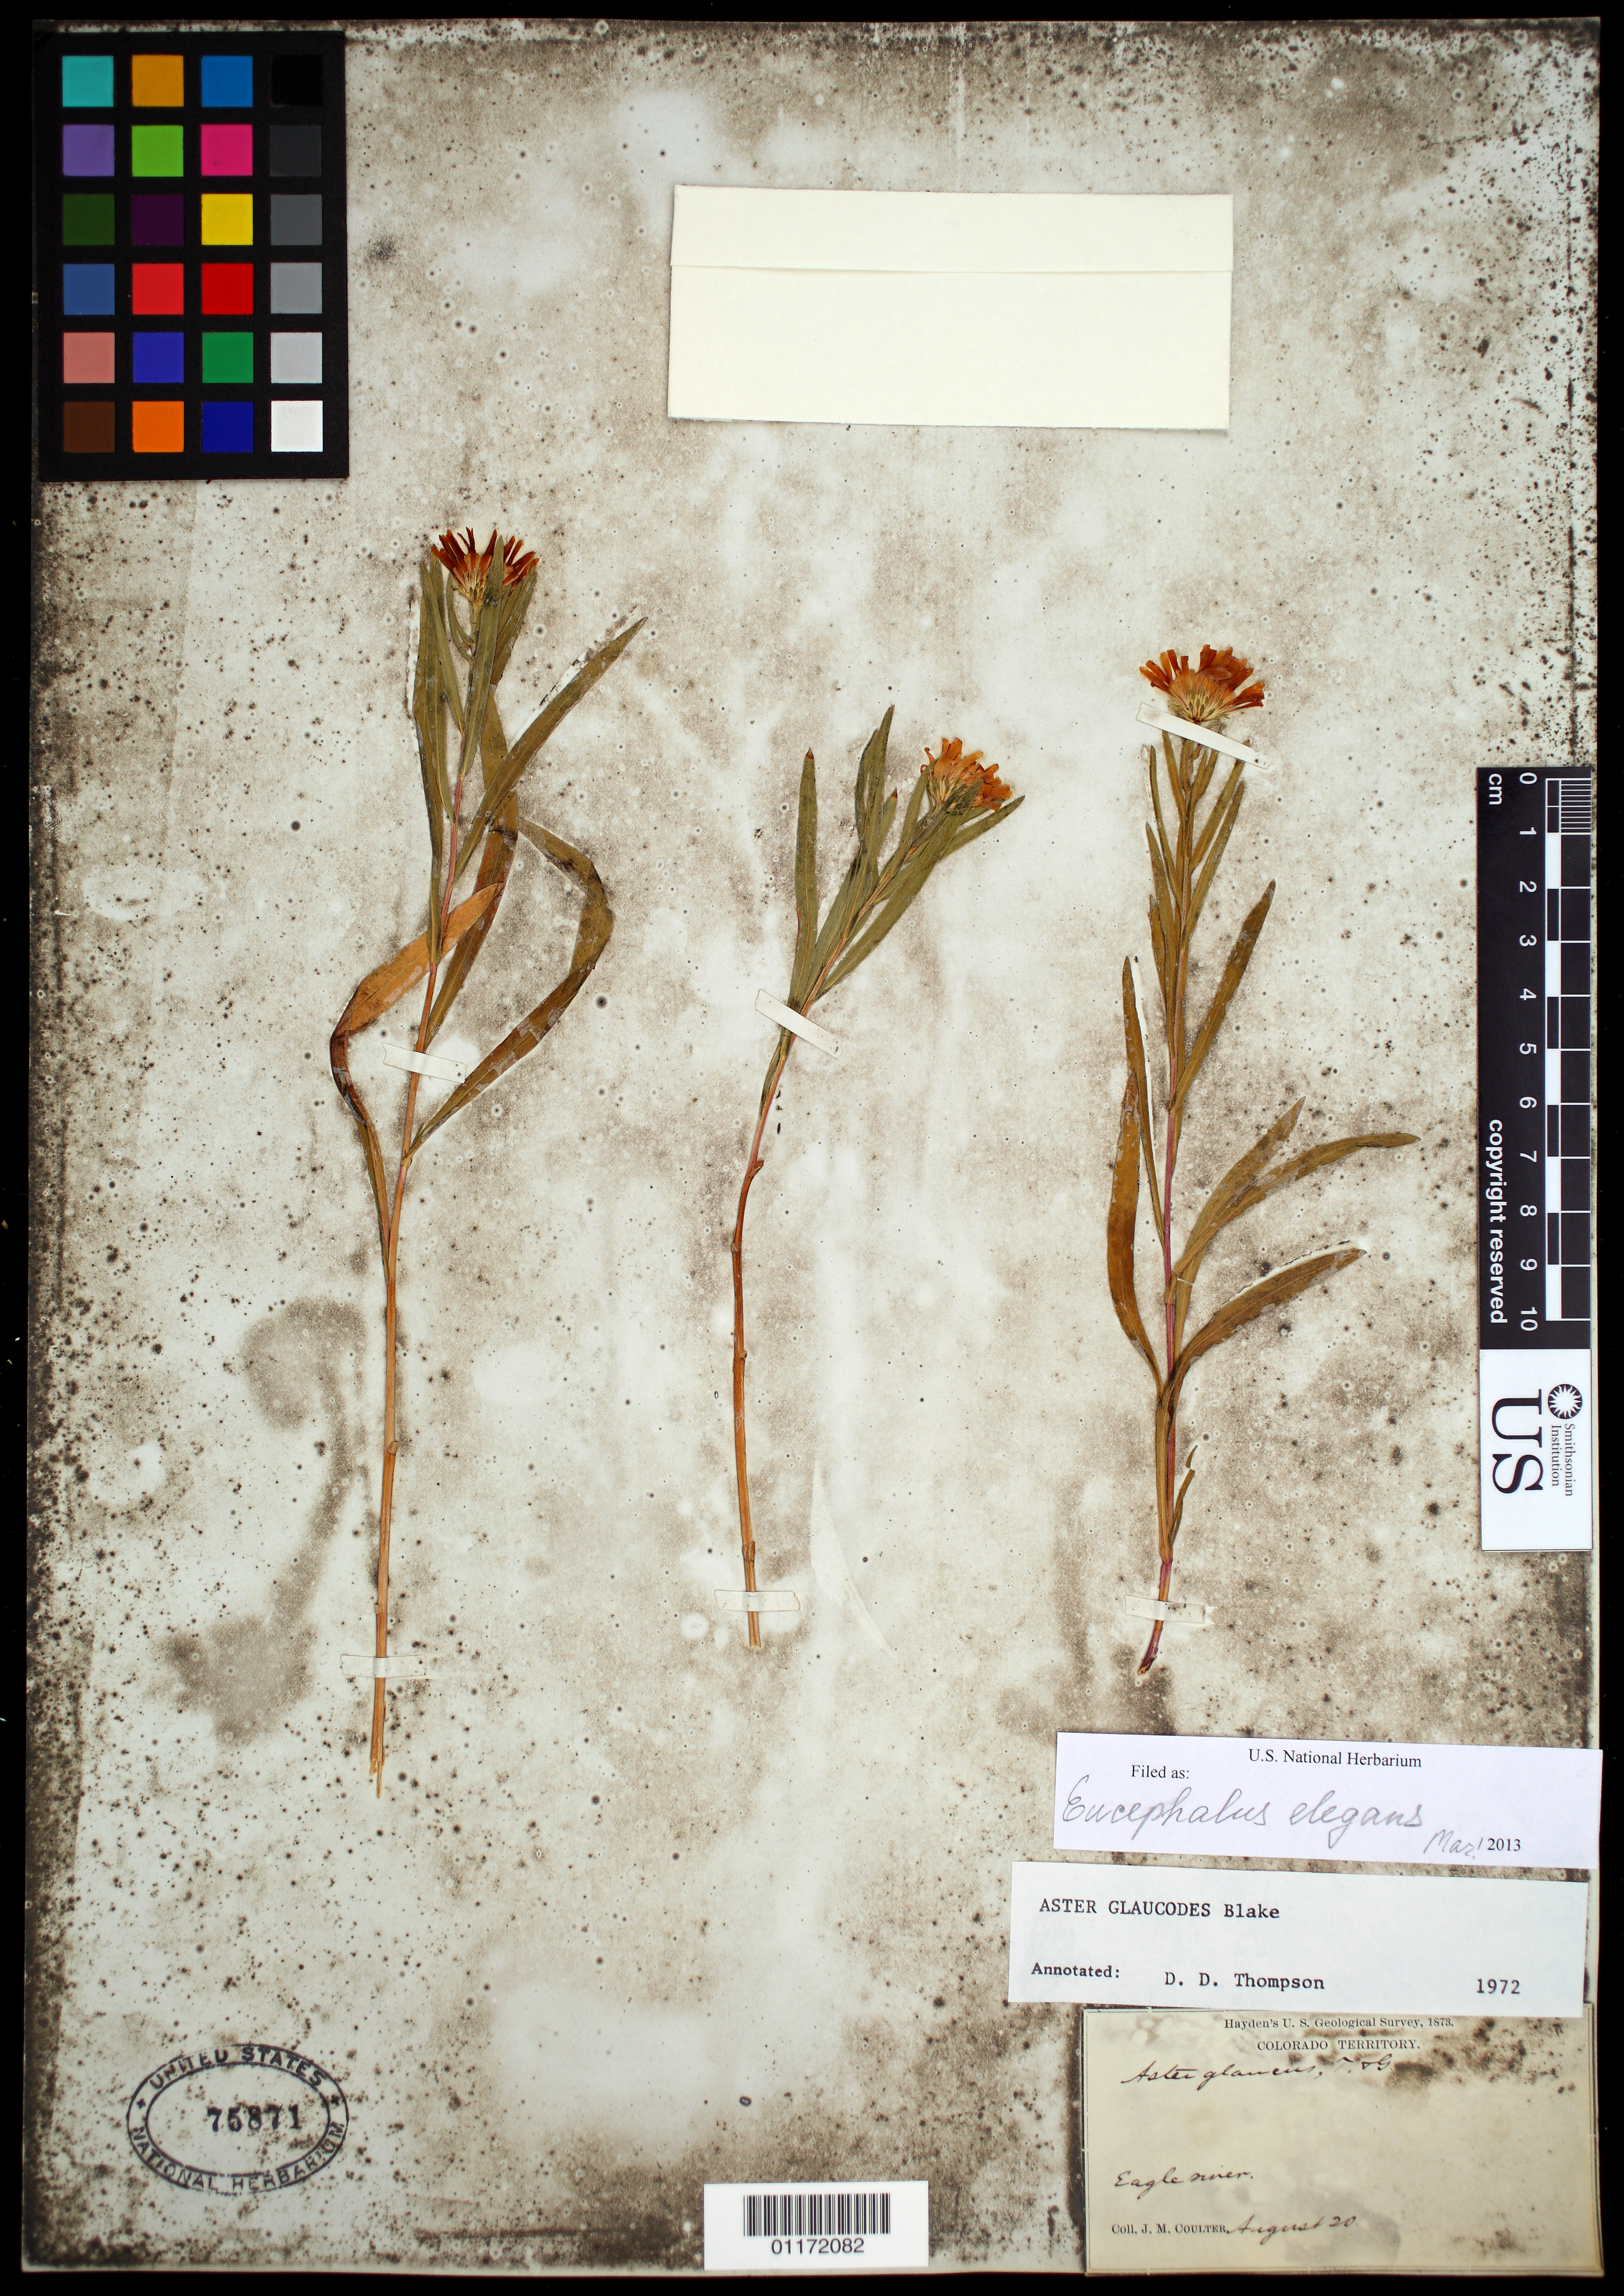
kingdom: Plantae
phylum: Tracheophyta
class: Magnoliopsida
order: Asterales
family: Asteraceae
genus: Eucephalus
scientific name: Eucephalus elegans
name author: Nutt.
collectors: J. M. Coulter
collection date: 1873-08-20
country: United States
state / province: Colorado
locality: Eagle River.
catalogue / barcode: US 75871